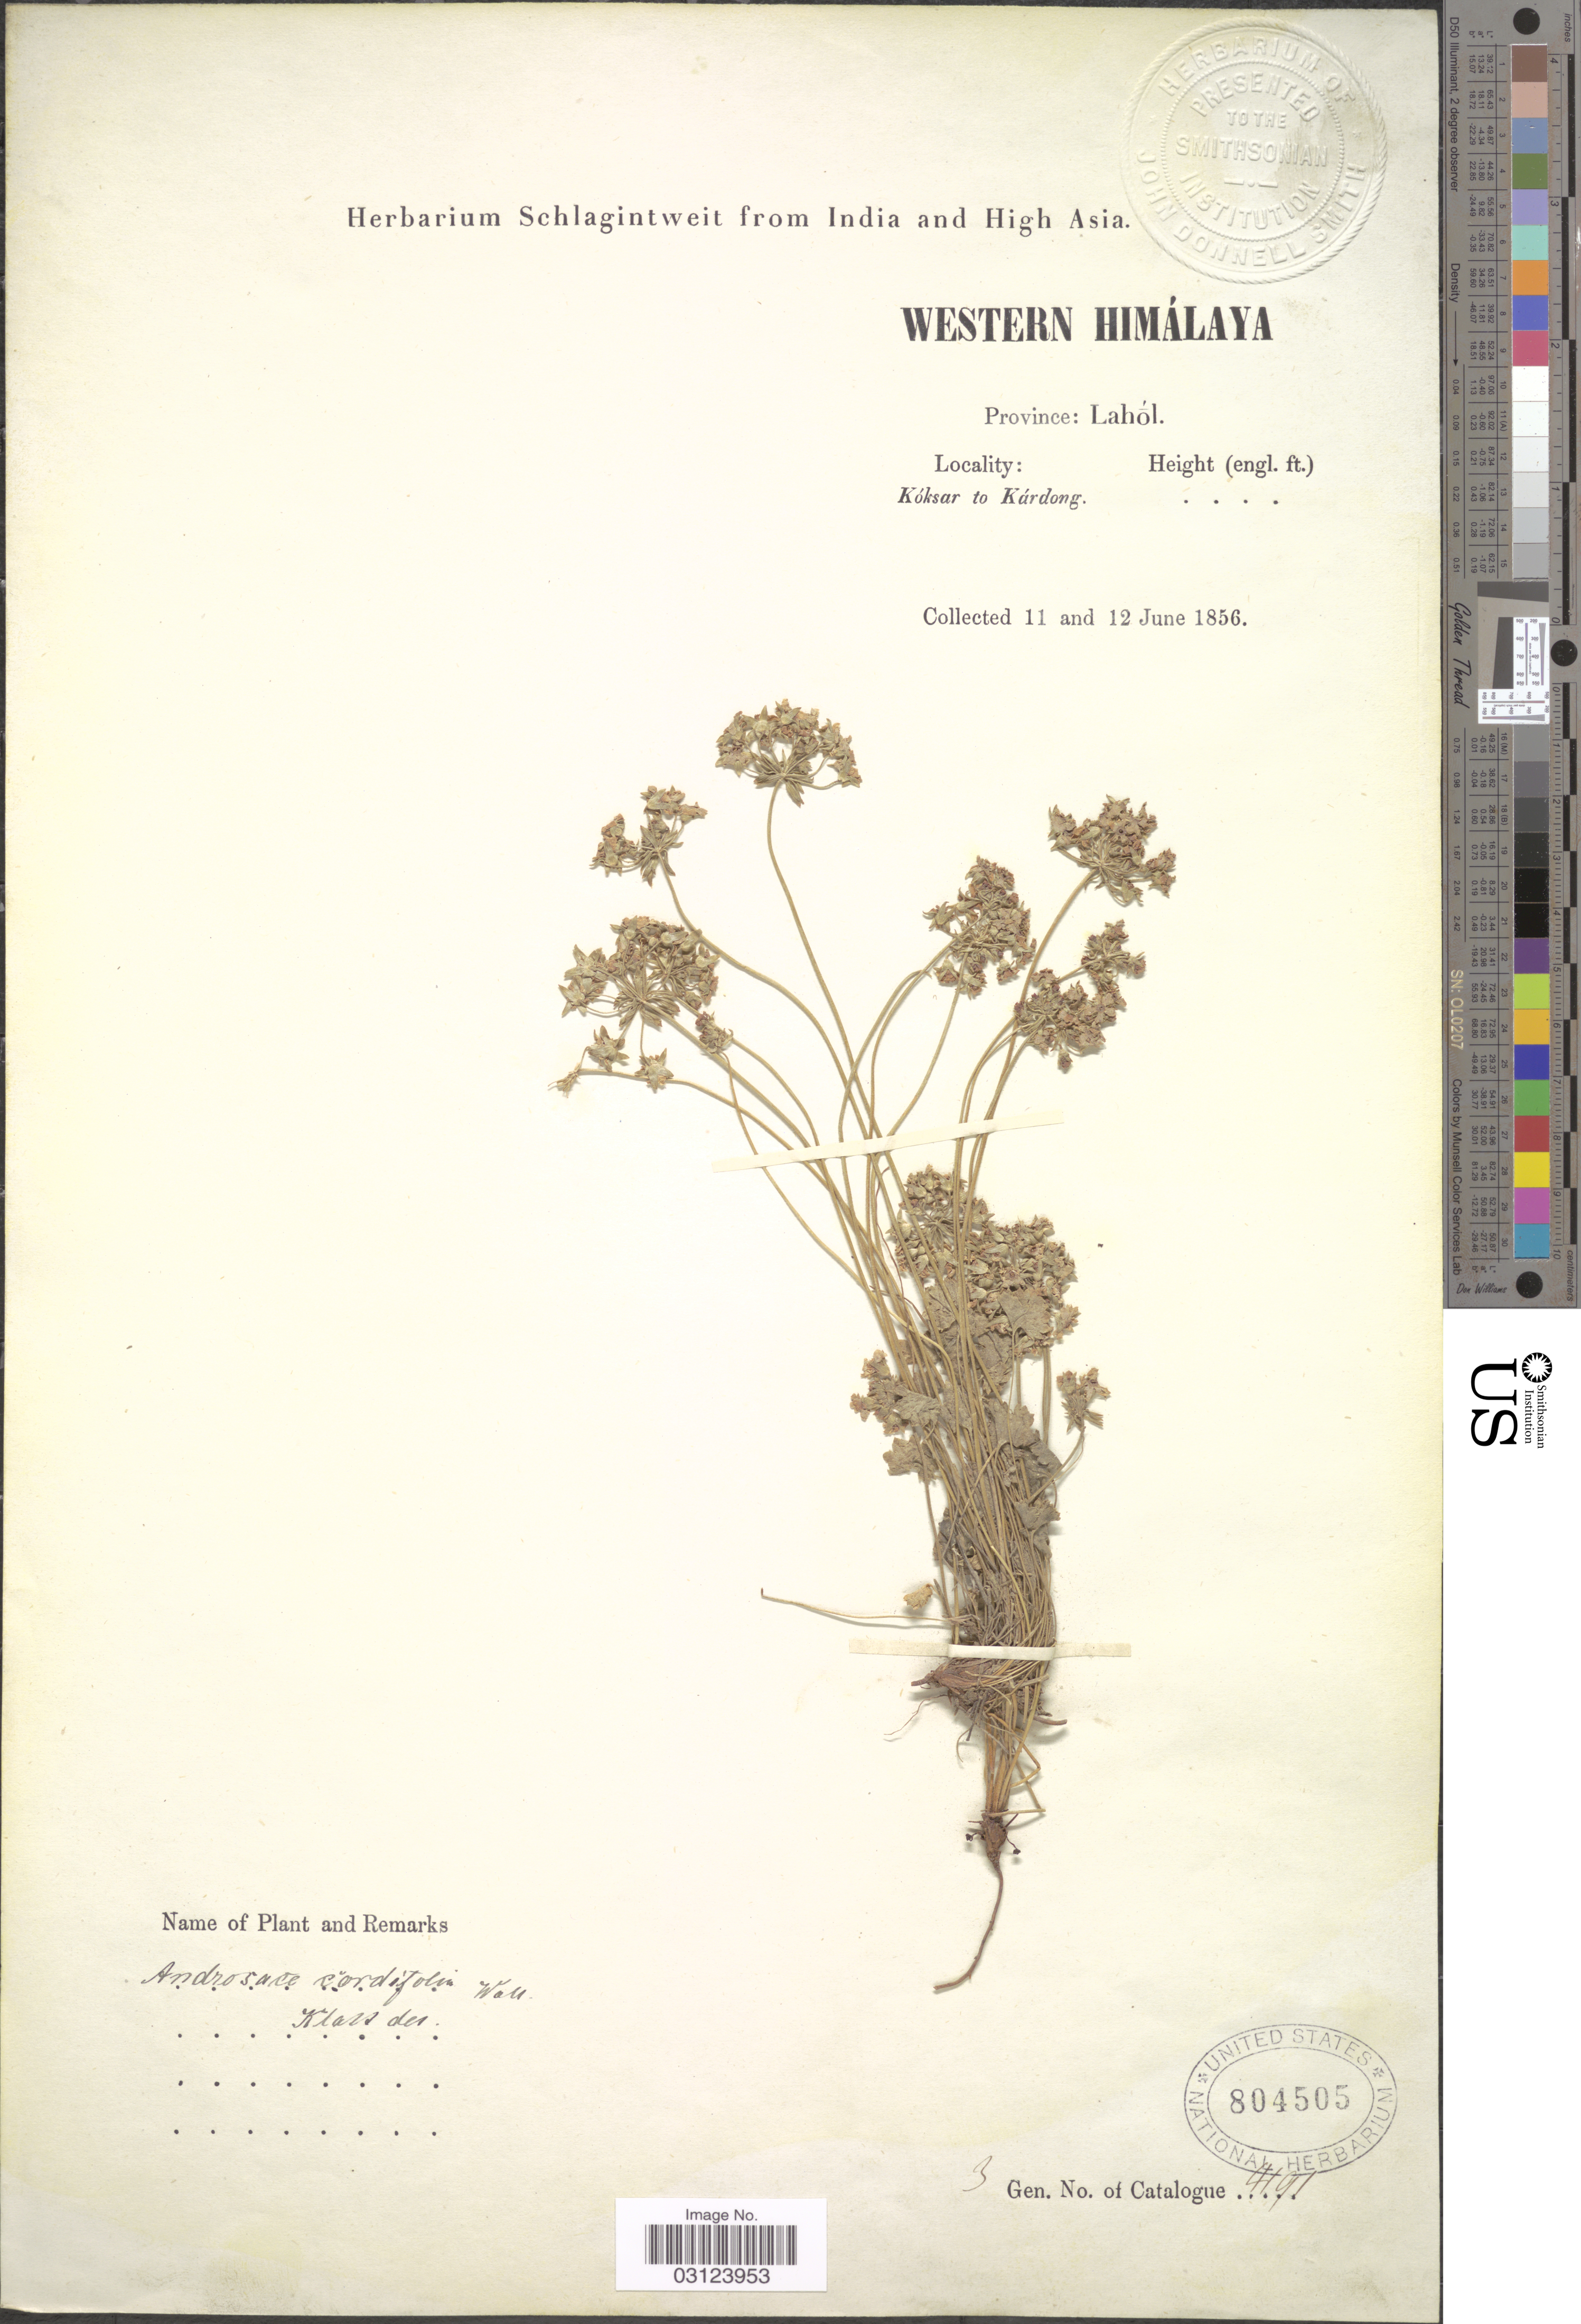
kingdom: Plantae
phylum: Tracheophyta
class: Magnoliopsida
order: Ericales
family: Primulaceae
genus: Androsace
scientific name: Androsace cordifolia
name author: Wall.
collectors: ex herb. Schlagintweit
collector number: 4191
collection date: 1856-06-11/1856-06-12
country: India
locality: Western Himálaya, Province: Lahól, Kóksar to Kárdong.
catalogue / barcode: US 804505